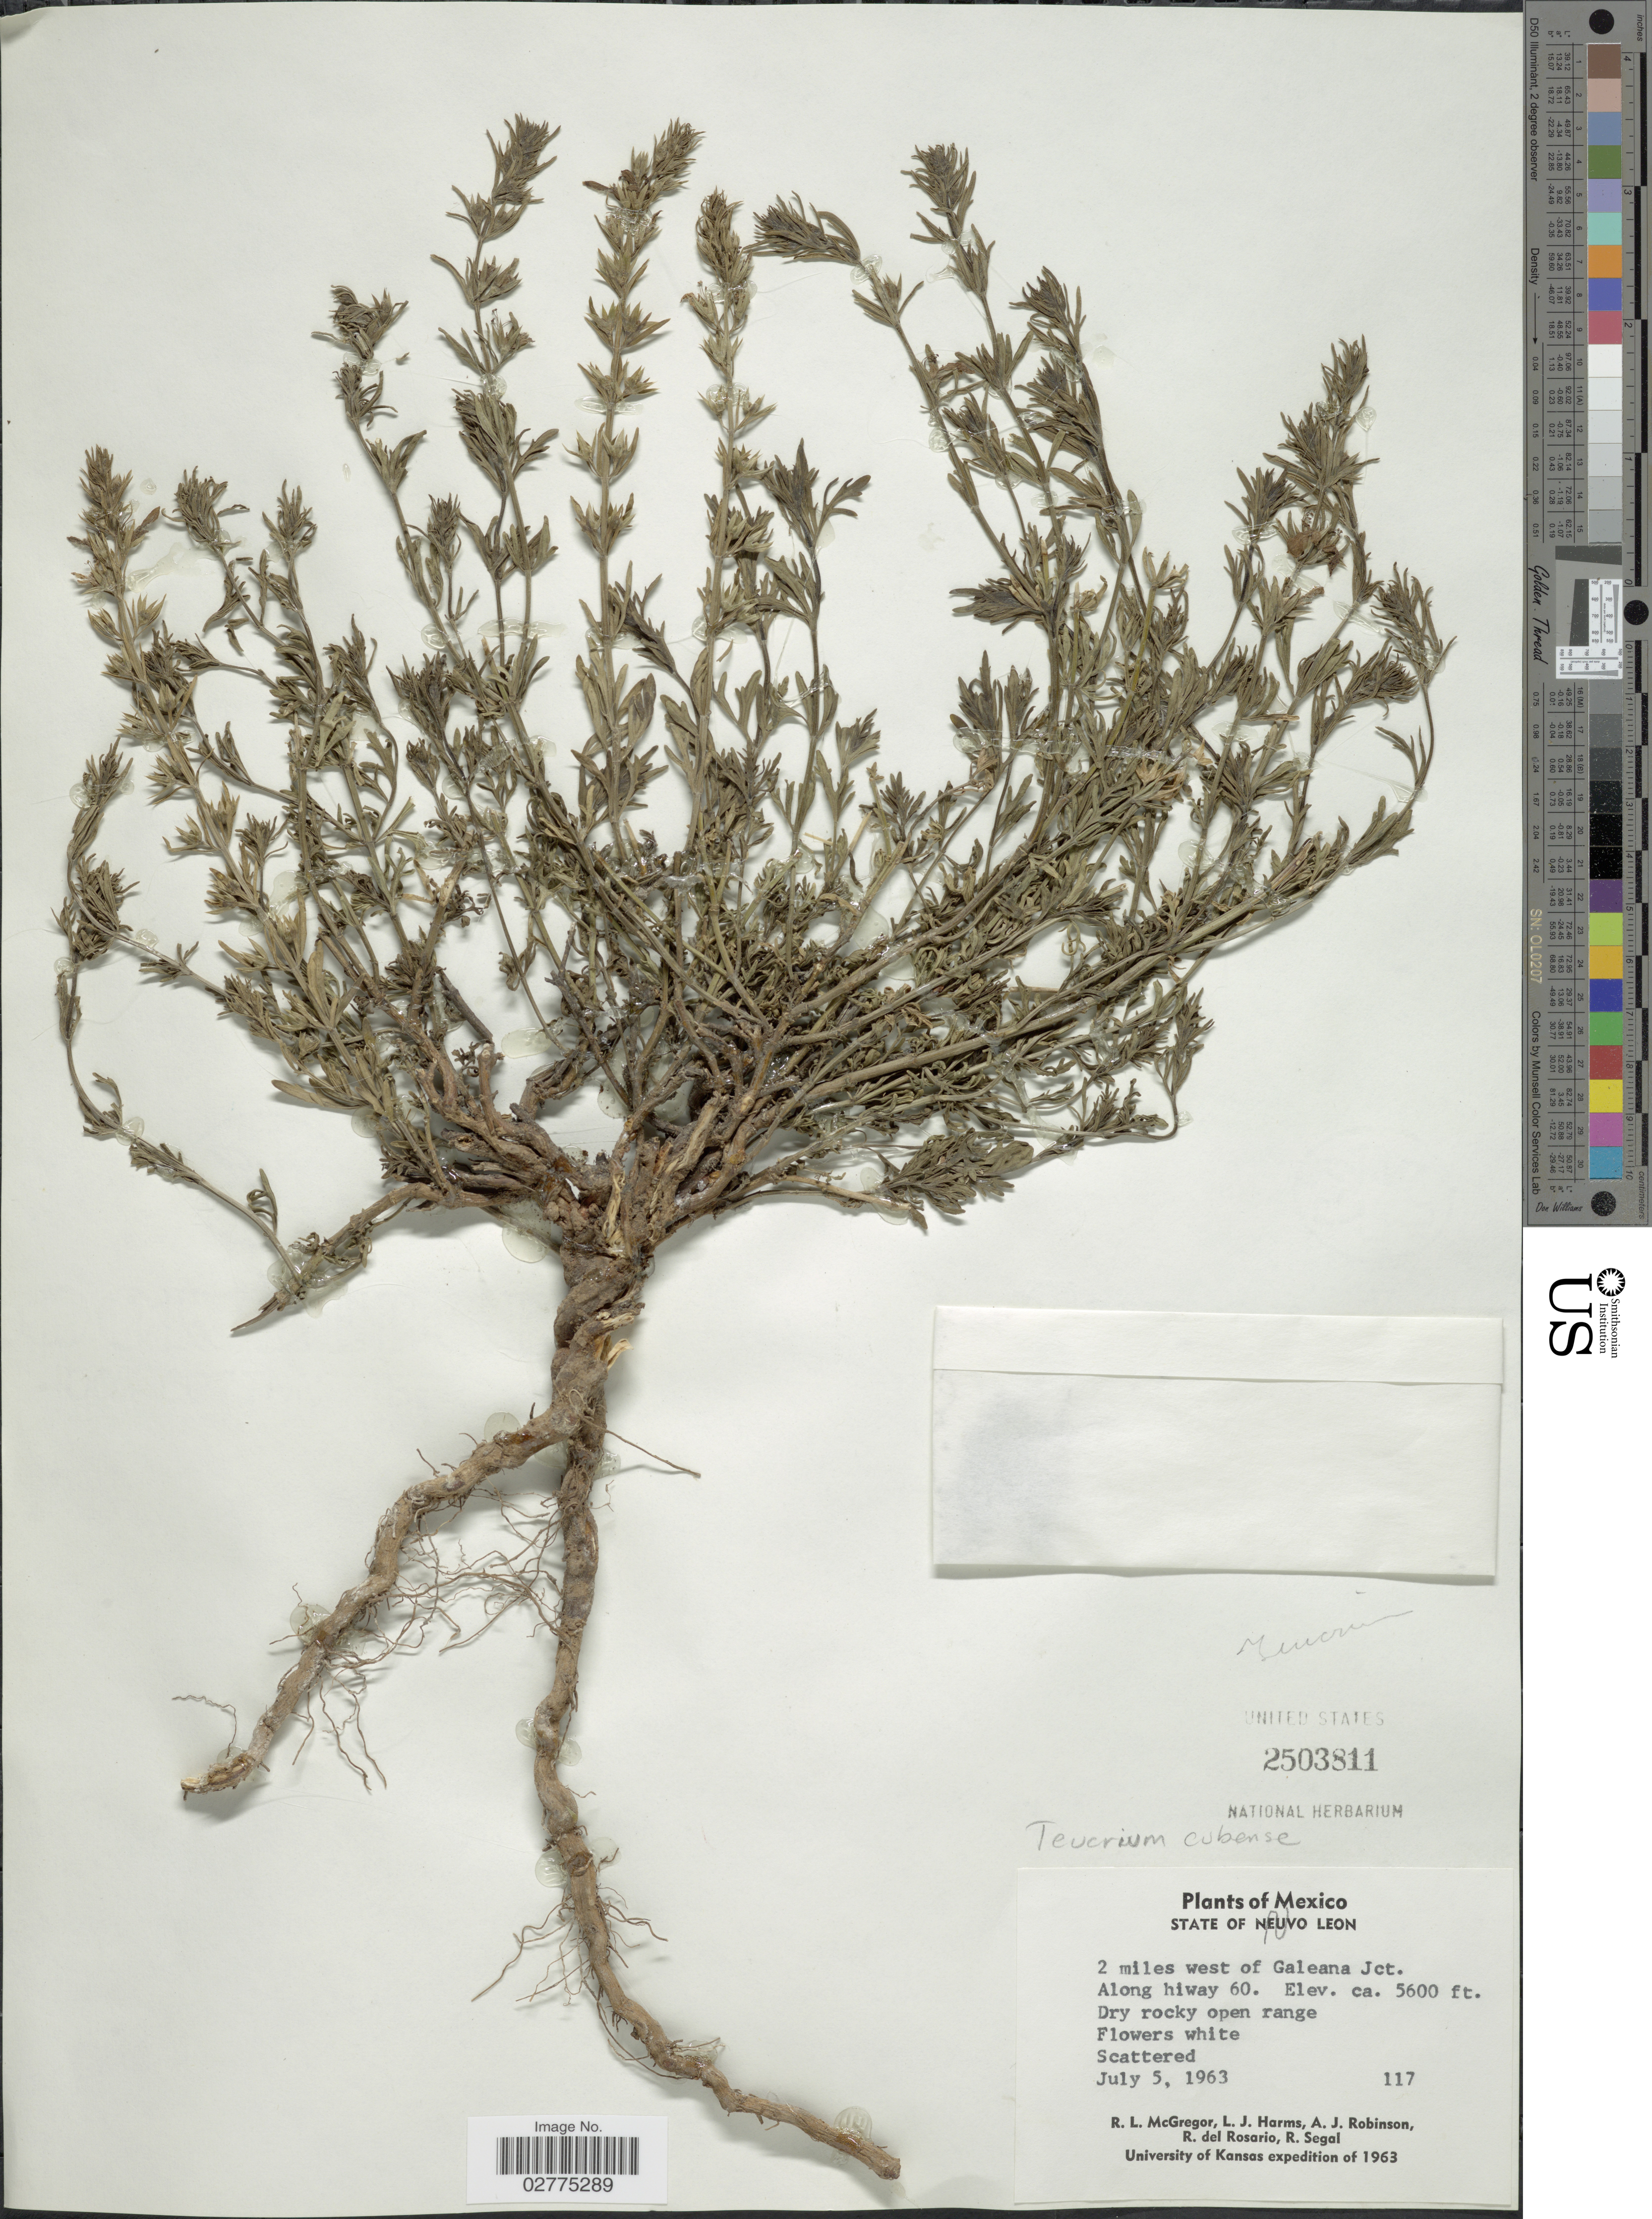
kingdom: Plantae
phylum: Tracheophyta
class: Magnoliopsida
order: Lamiales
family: Lamiaceae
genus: Teucrium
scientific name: Teucrium cubense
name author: Jacq.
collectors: R. McGregor, L. Harms, A. J. Robinson, R. del Rosario & R. Segal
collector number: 117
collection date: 1963-07-05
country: Mexico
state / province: Nuevo León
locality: State of Nuevo Leon, 2 miles west of Galeana Jct., Along hiway 60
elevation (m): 1707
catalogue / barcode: US 2503811